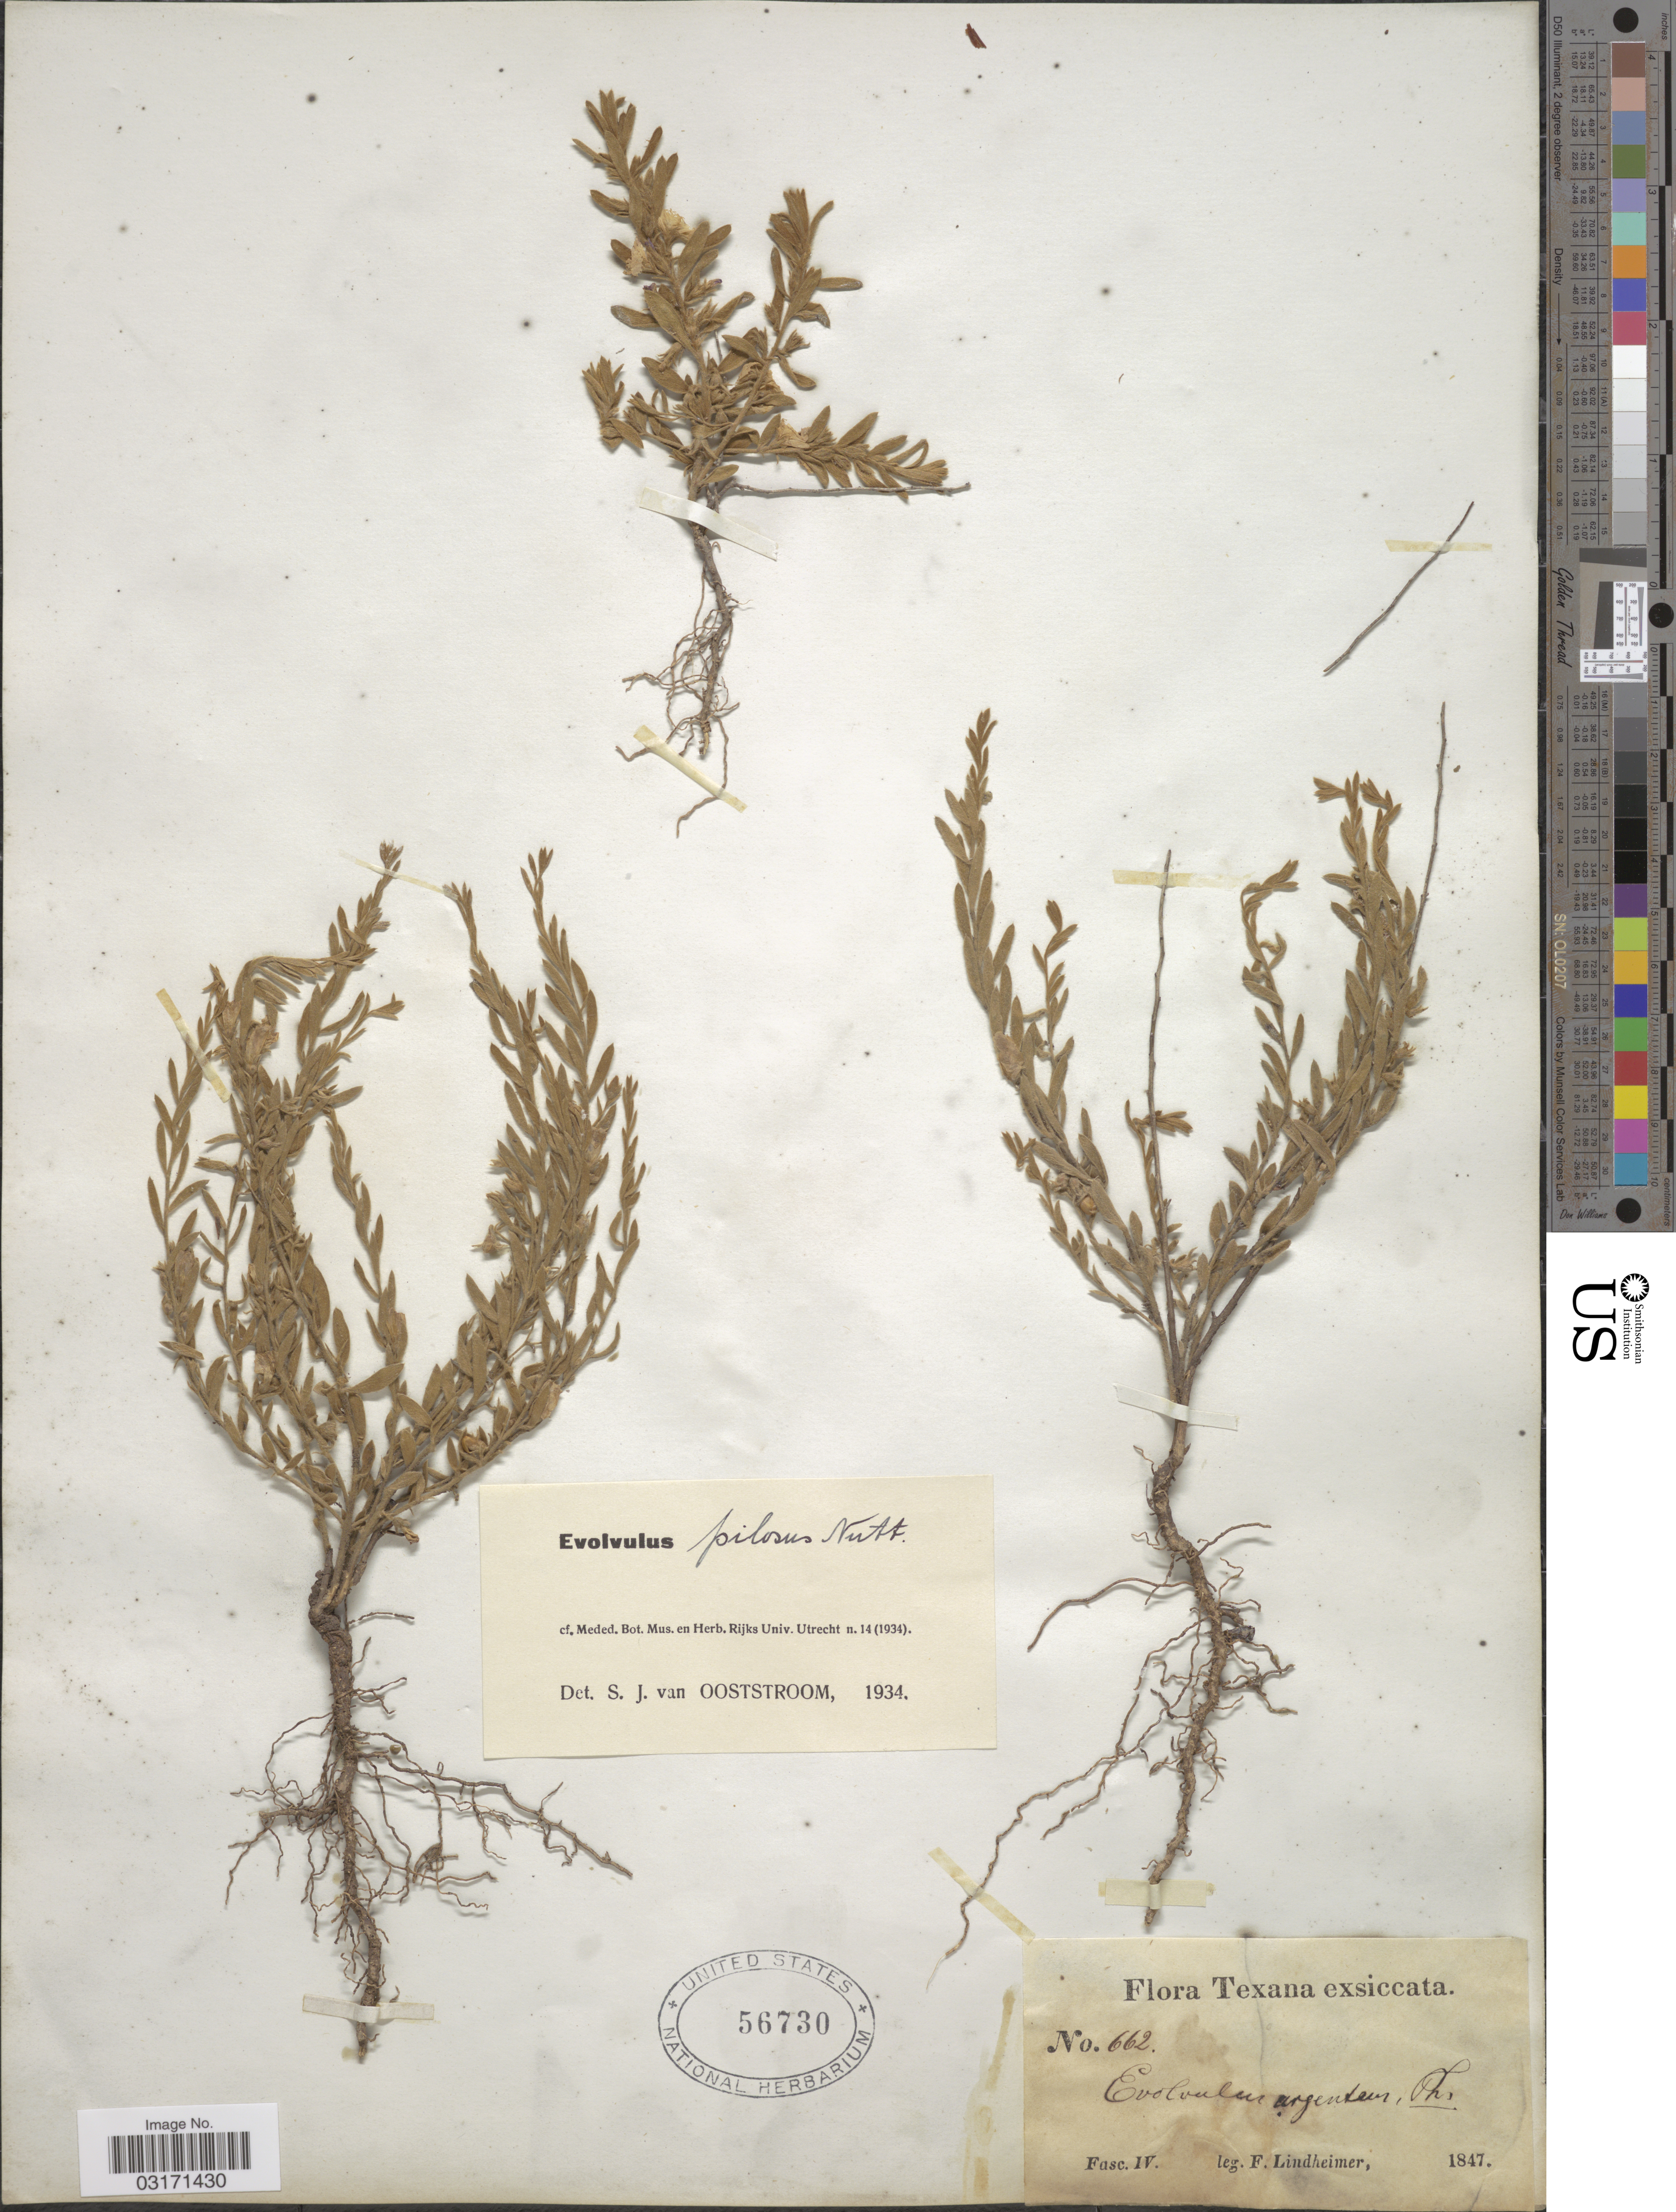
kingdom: Plantae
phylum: Tracheophyta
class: Magnoliopsida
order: Solanales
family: Convolvulaceae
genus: Evolvulus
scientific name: Evolvulus pilosus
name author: Roxb.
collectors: F. Lindheimer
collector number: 662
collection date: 1847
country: United States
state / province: Texas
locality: Texana exsiccata, Fasc. IV.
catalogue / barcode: US 56730